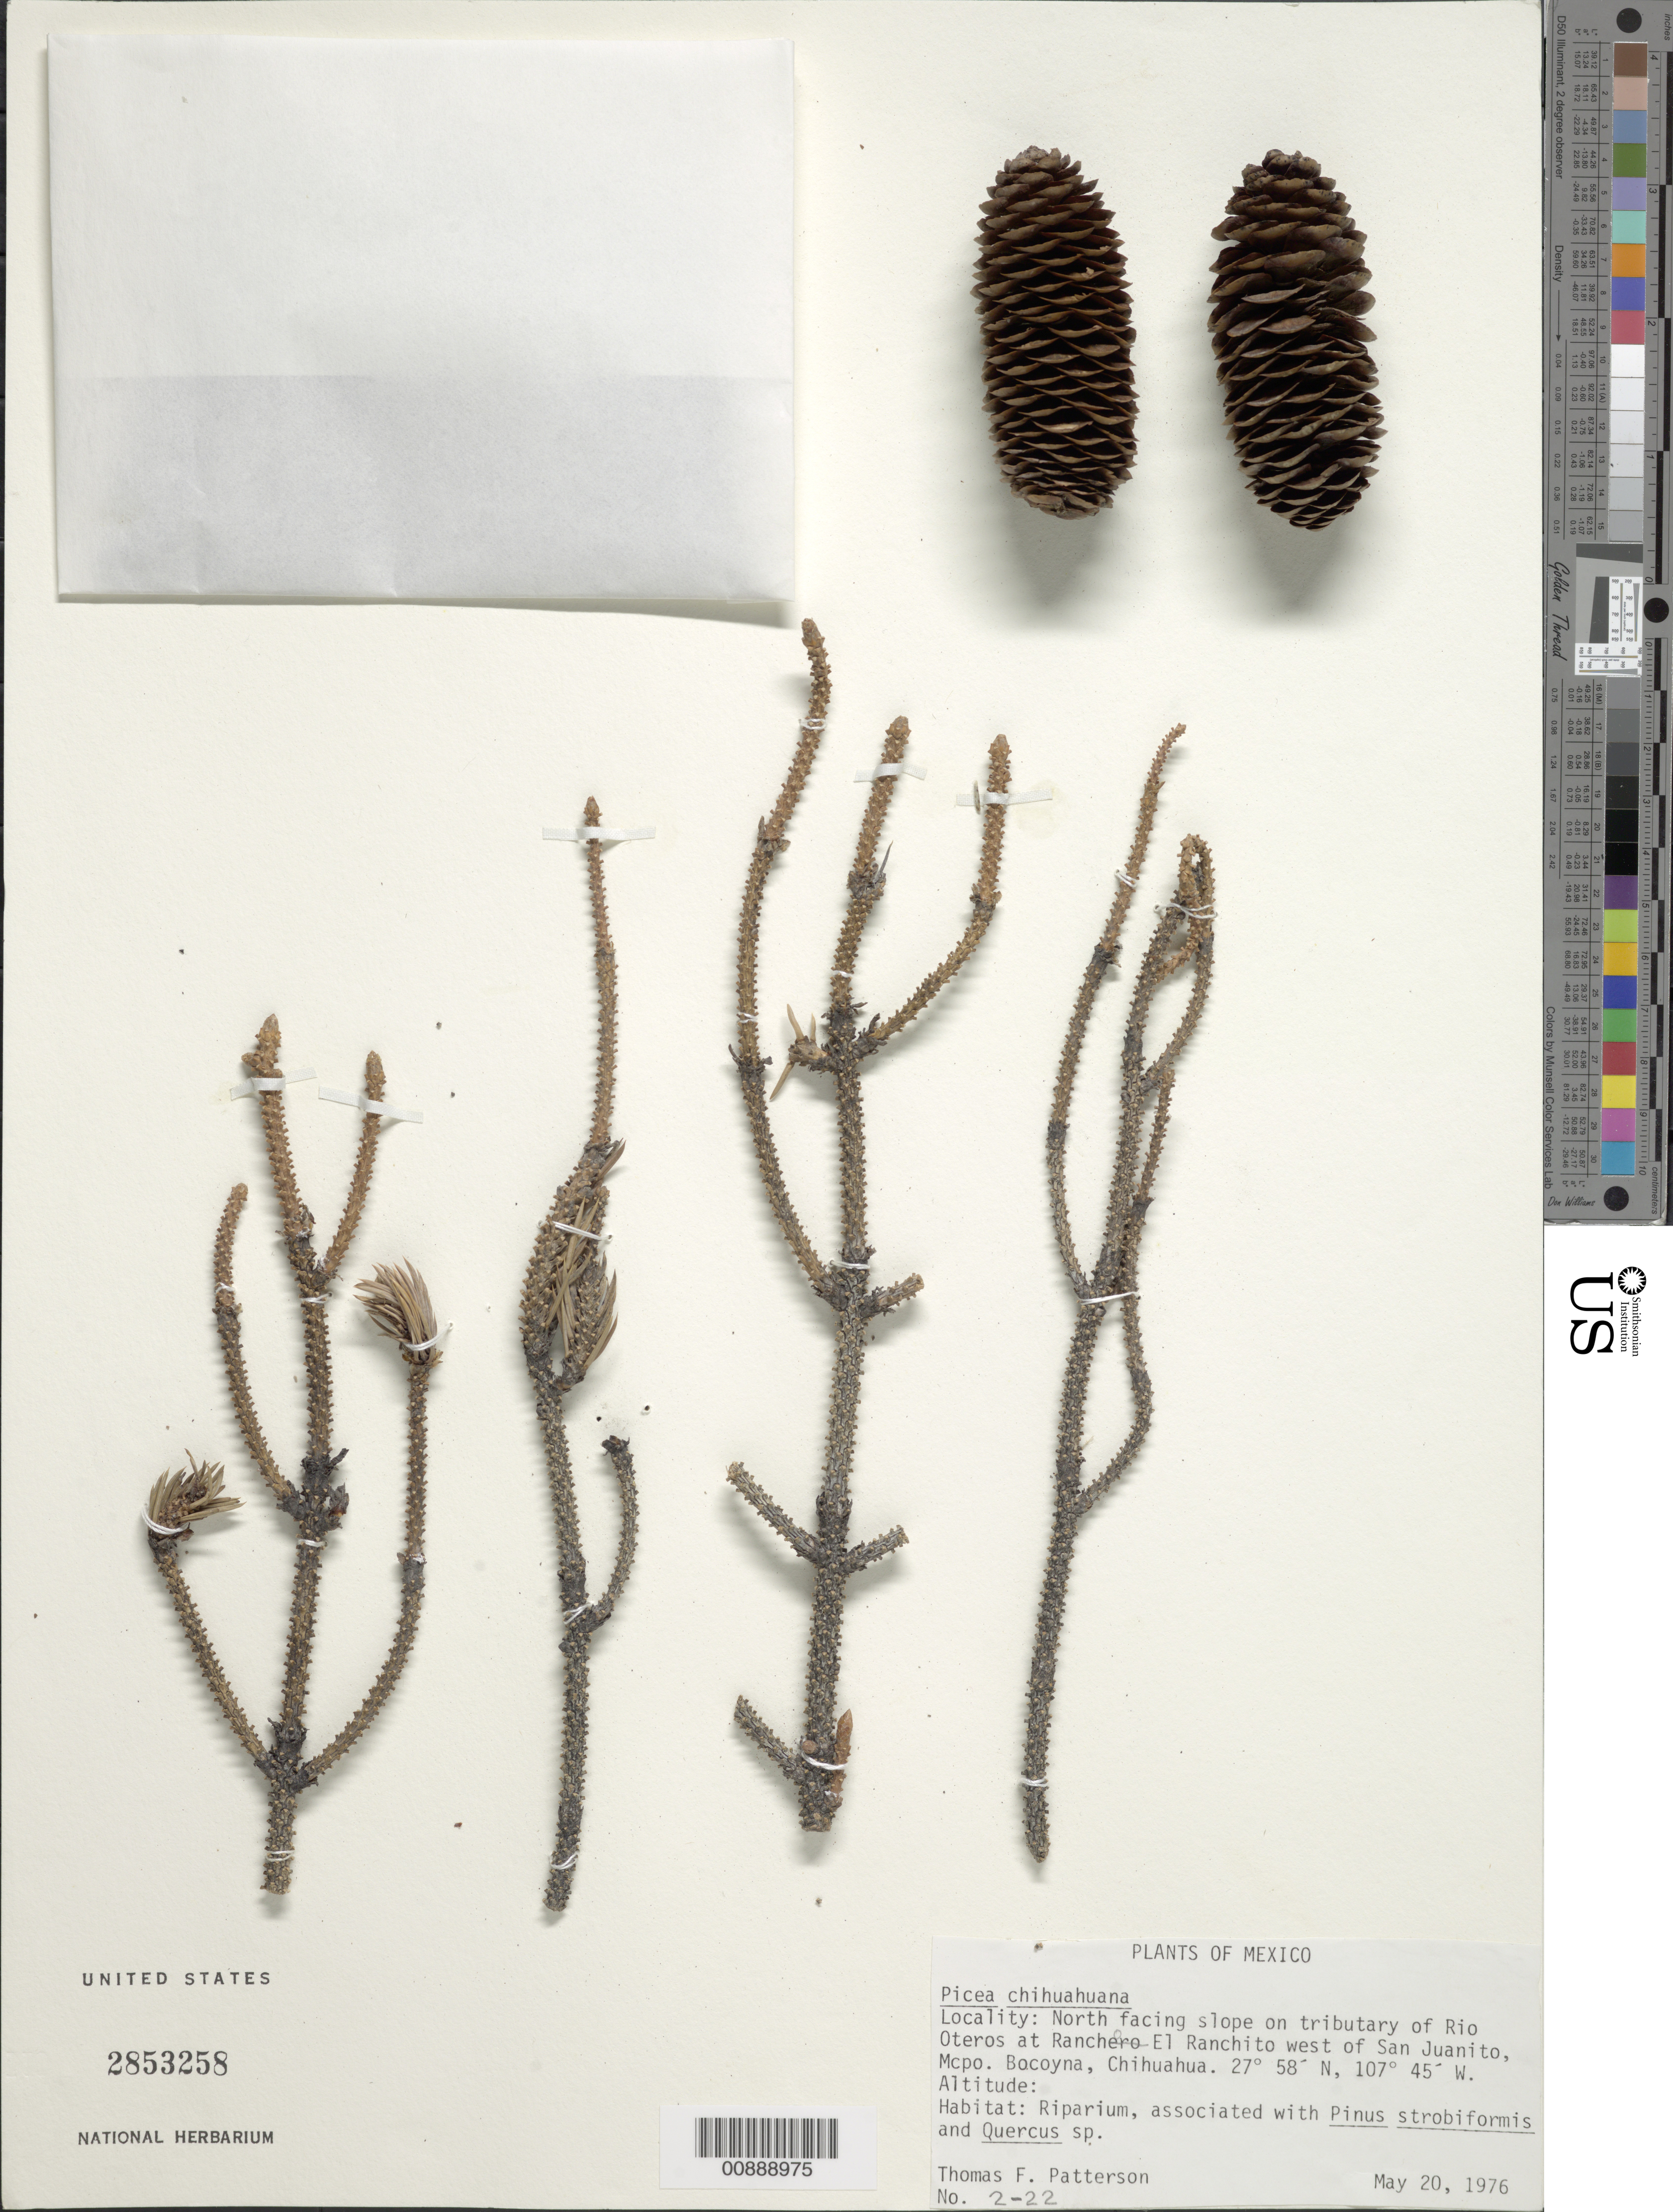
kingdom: Plantae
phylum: Tracheophyta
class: Pinopsida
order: Pinales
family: Pinaceae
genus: Picea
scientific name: Picea chihuahuana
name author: Martínez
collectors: T. Patterson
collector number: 2-22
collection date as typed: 20 May 1976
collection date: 1976-05-20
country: Mexico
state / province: Chihuahua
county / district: Bocoyna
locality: Slope on tributary of Río Oteros at Rancho El Ranchito west of San Juanito, Municipio Bocoyna, Chihuahua.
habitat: Riparium, north-facing slope on tributary of river. Associated with Pinus strobiformis and Quercus sp.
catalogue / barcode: US 2853258